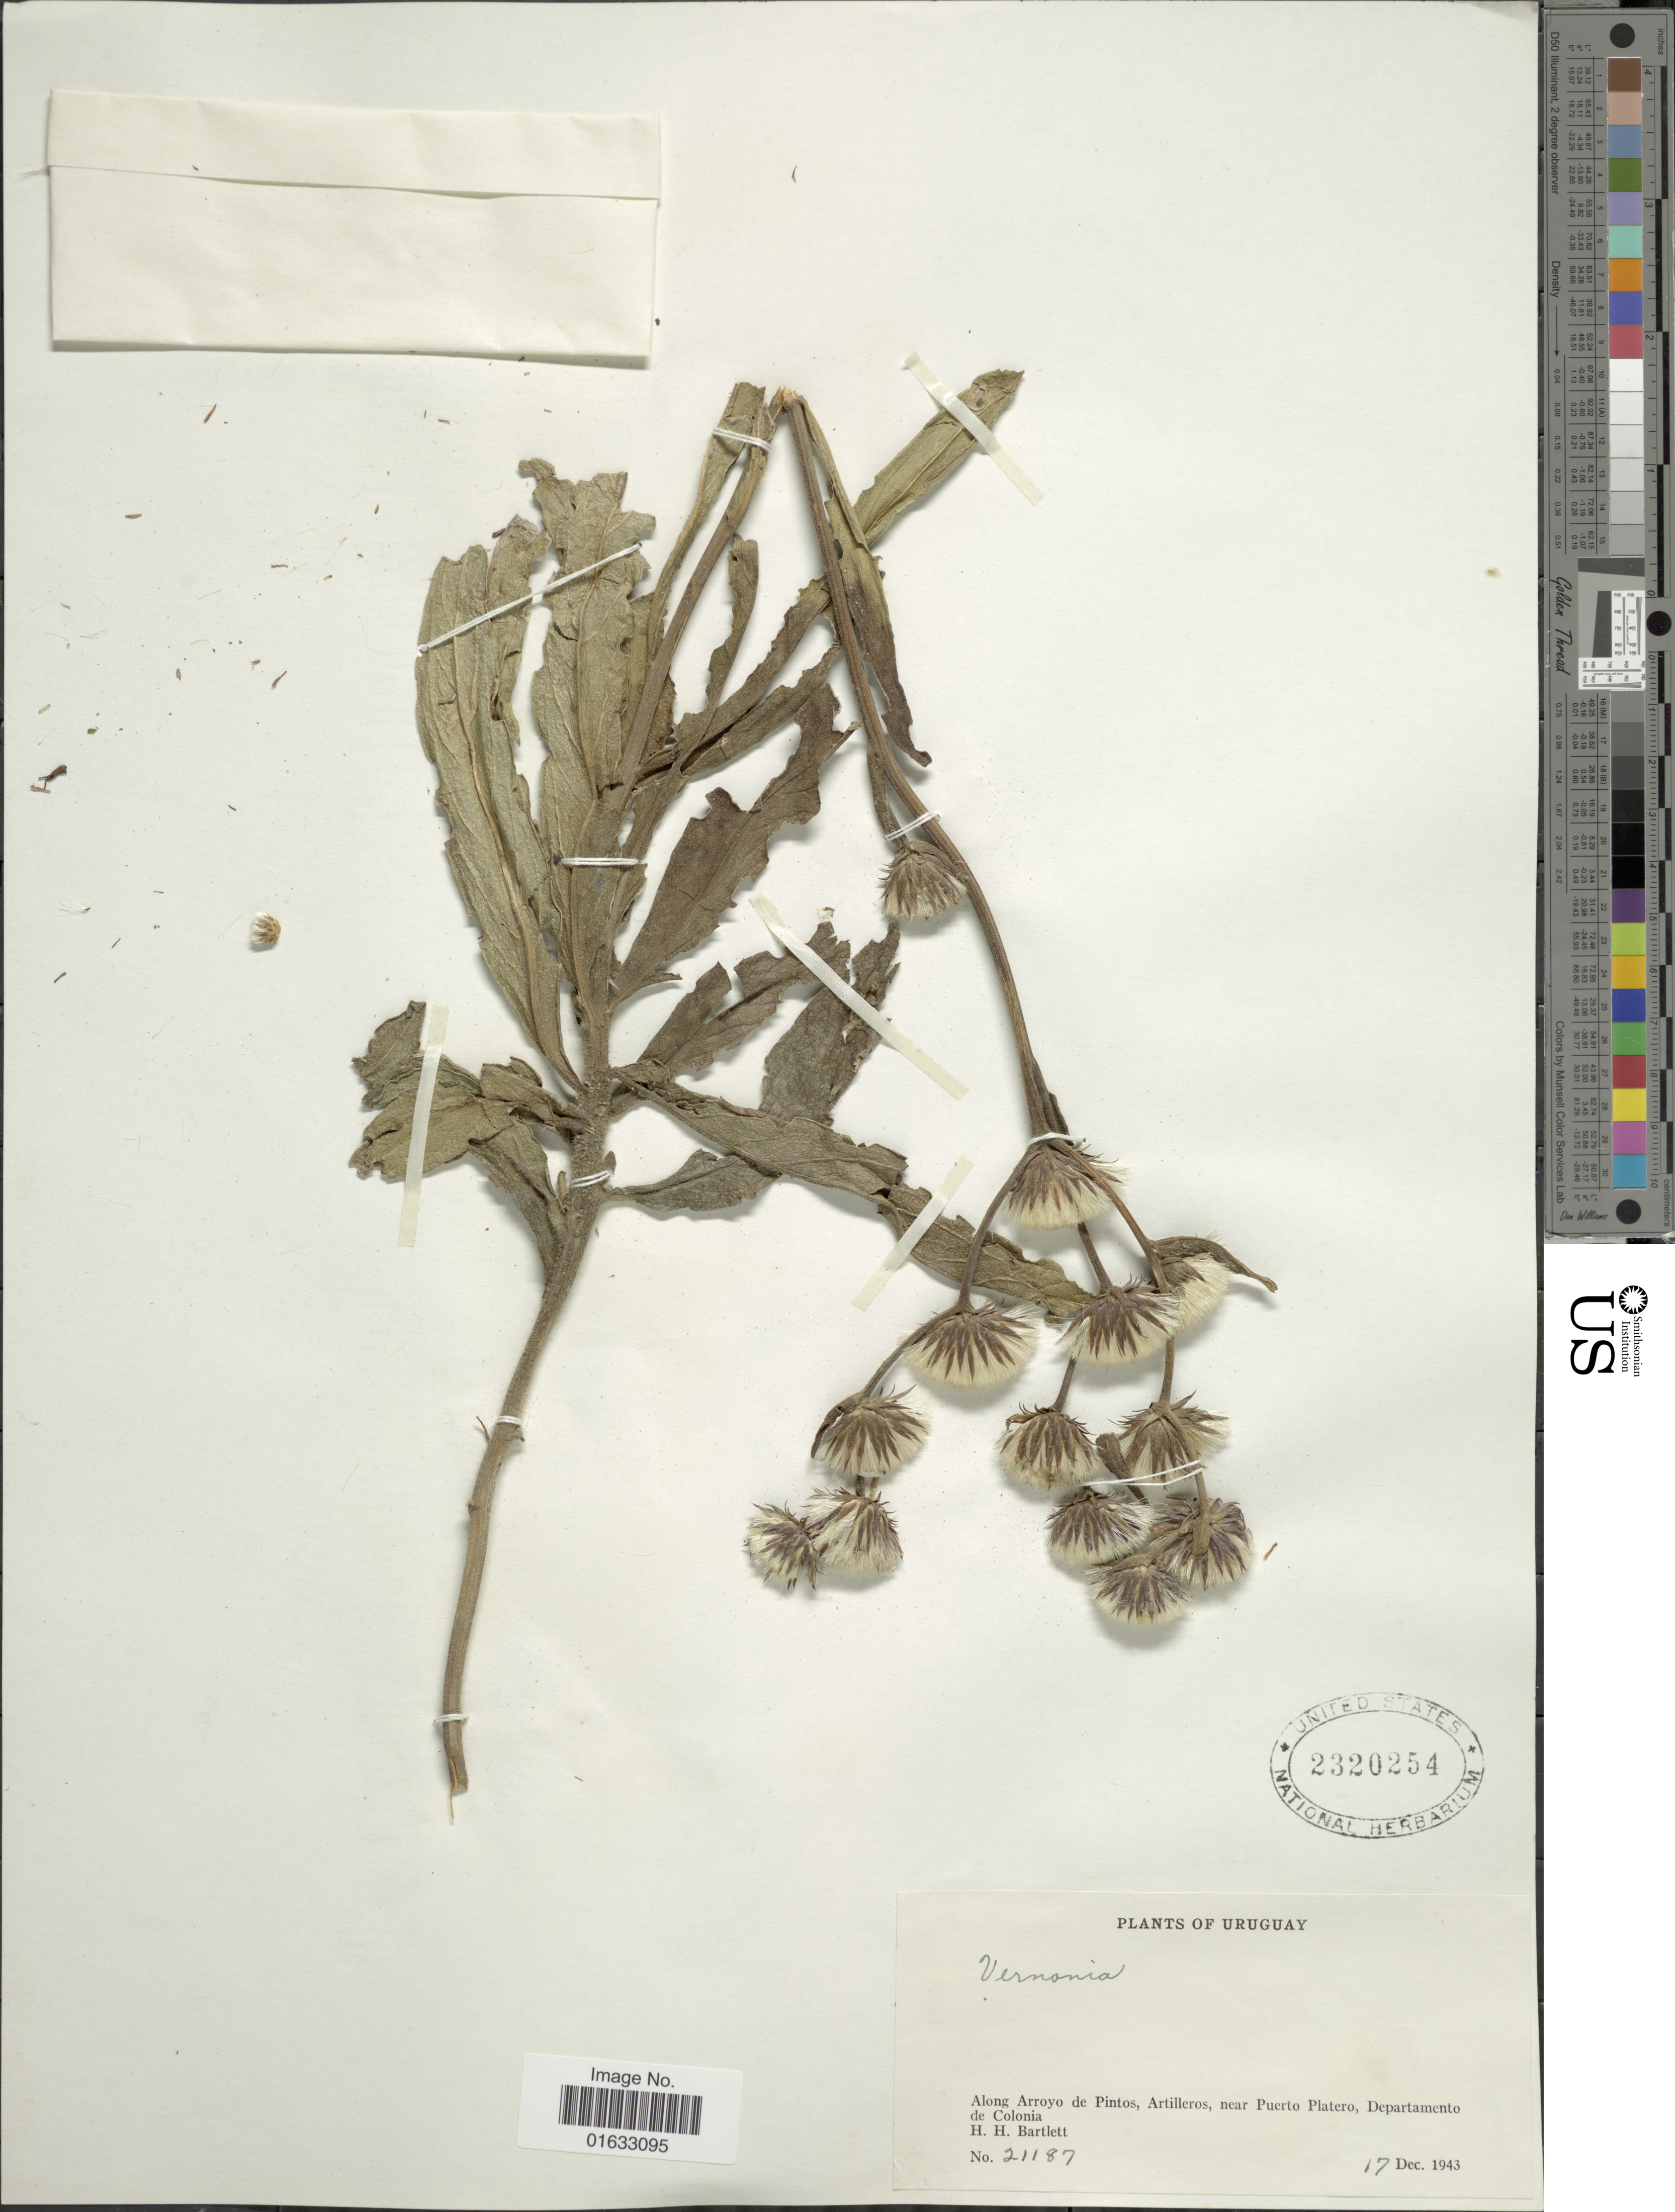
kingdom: Plantae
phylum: Tracheophyta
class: Magnoliopsida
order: Asterales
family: Asteraceae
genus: Chrysolaena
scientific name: Chrysolaena flexuosa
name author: (Sims) H. Rob.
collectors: H. H. Bartlett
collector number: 21187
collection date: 1943-12-17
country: Uruguay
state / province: Colonia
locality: Uruguay, Departamento de Colonia, Along Arroyo de Pintos, Artilleros, near Puerto Platero.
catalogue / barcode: US 2320254